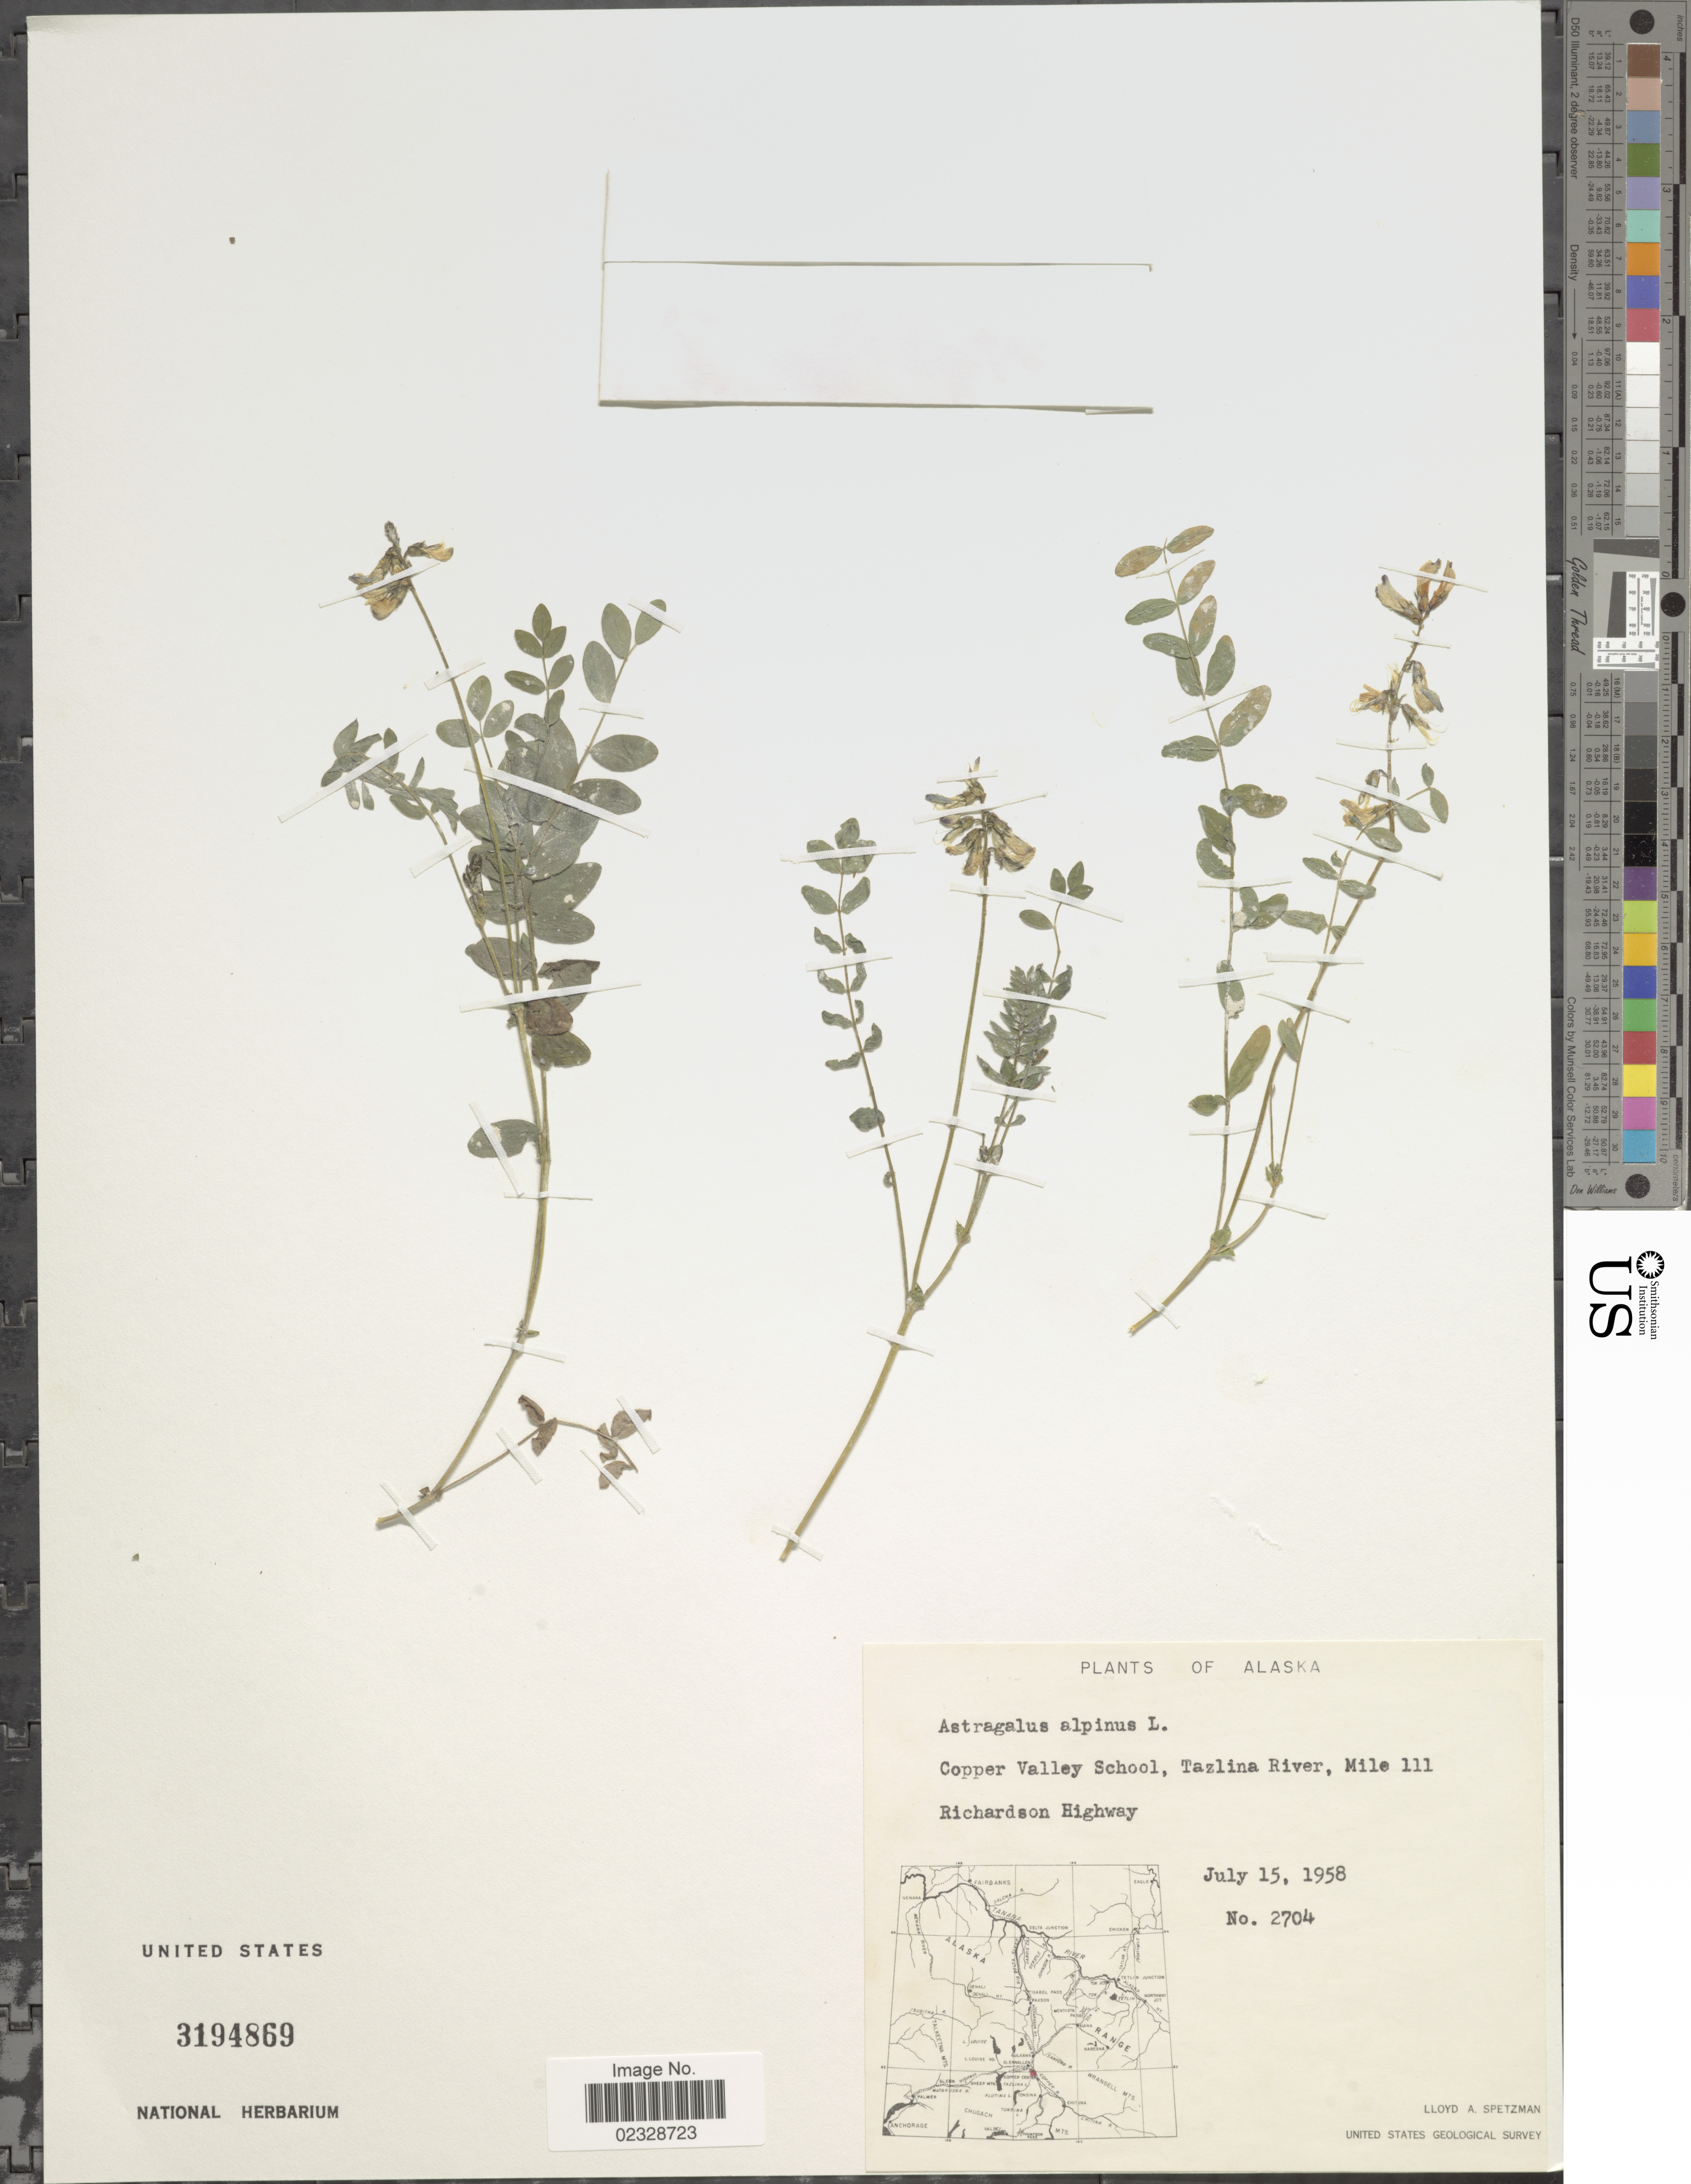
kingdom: Plantae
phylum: Tracheophyta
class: Magnoliopsida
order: Fabales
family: Fabaceae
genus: Astragalus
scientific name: Astragalus alpinus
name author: L.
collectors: L. Spetzman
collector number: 2704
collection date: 1958-07-15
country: United States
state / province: Alaska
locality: Copper Valley School, Tazlina River, Mile 111, Richardson Highway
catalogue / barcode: US 3194869